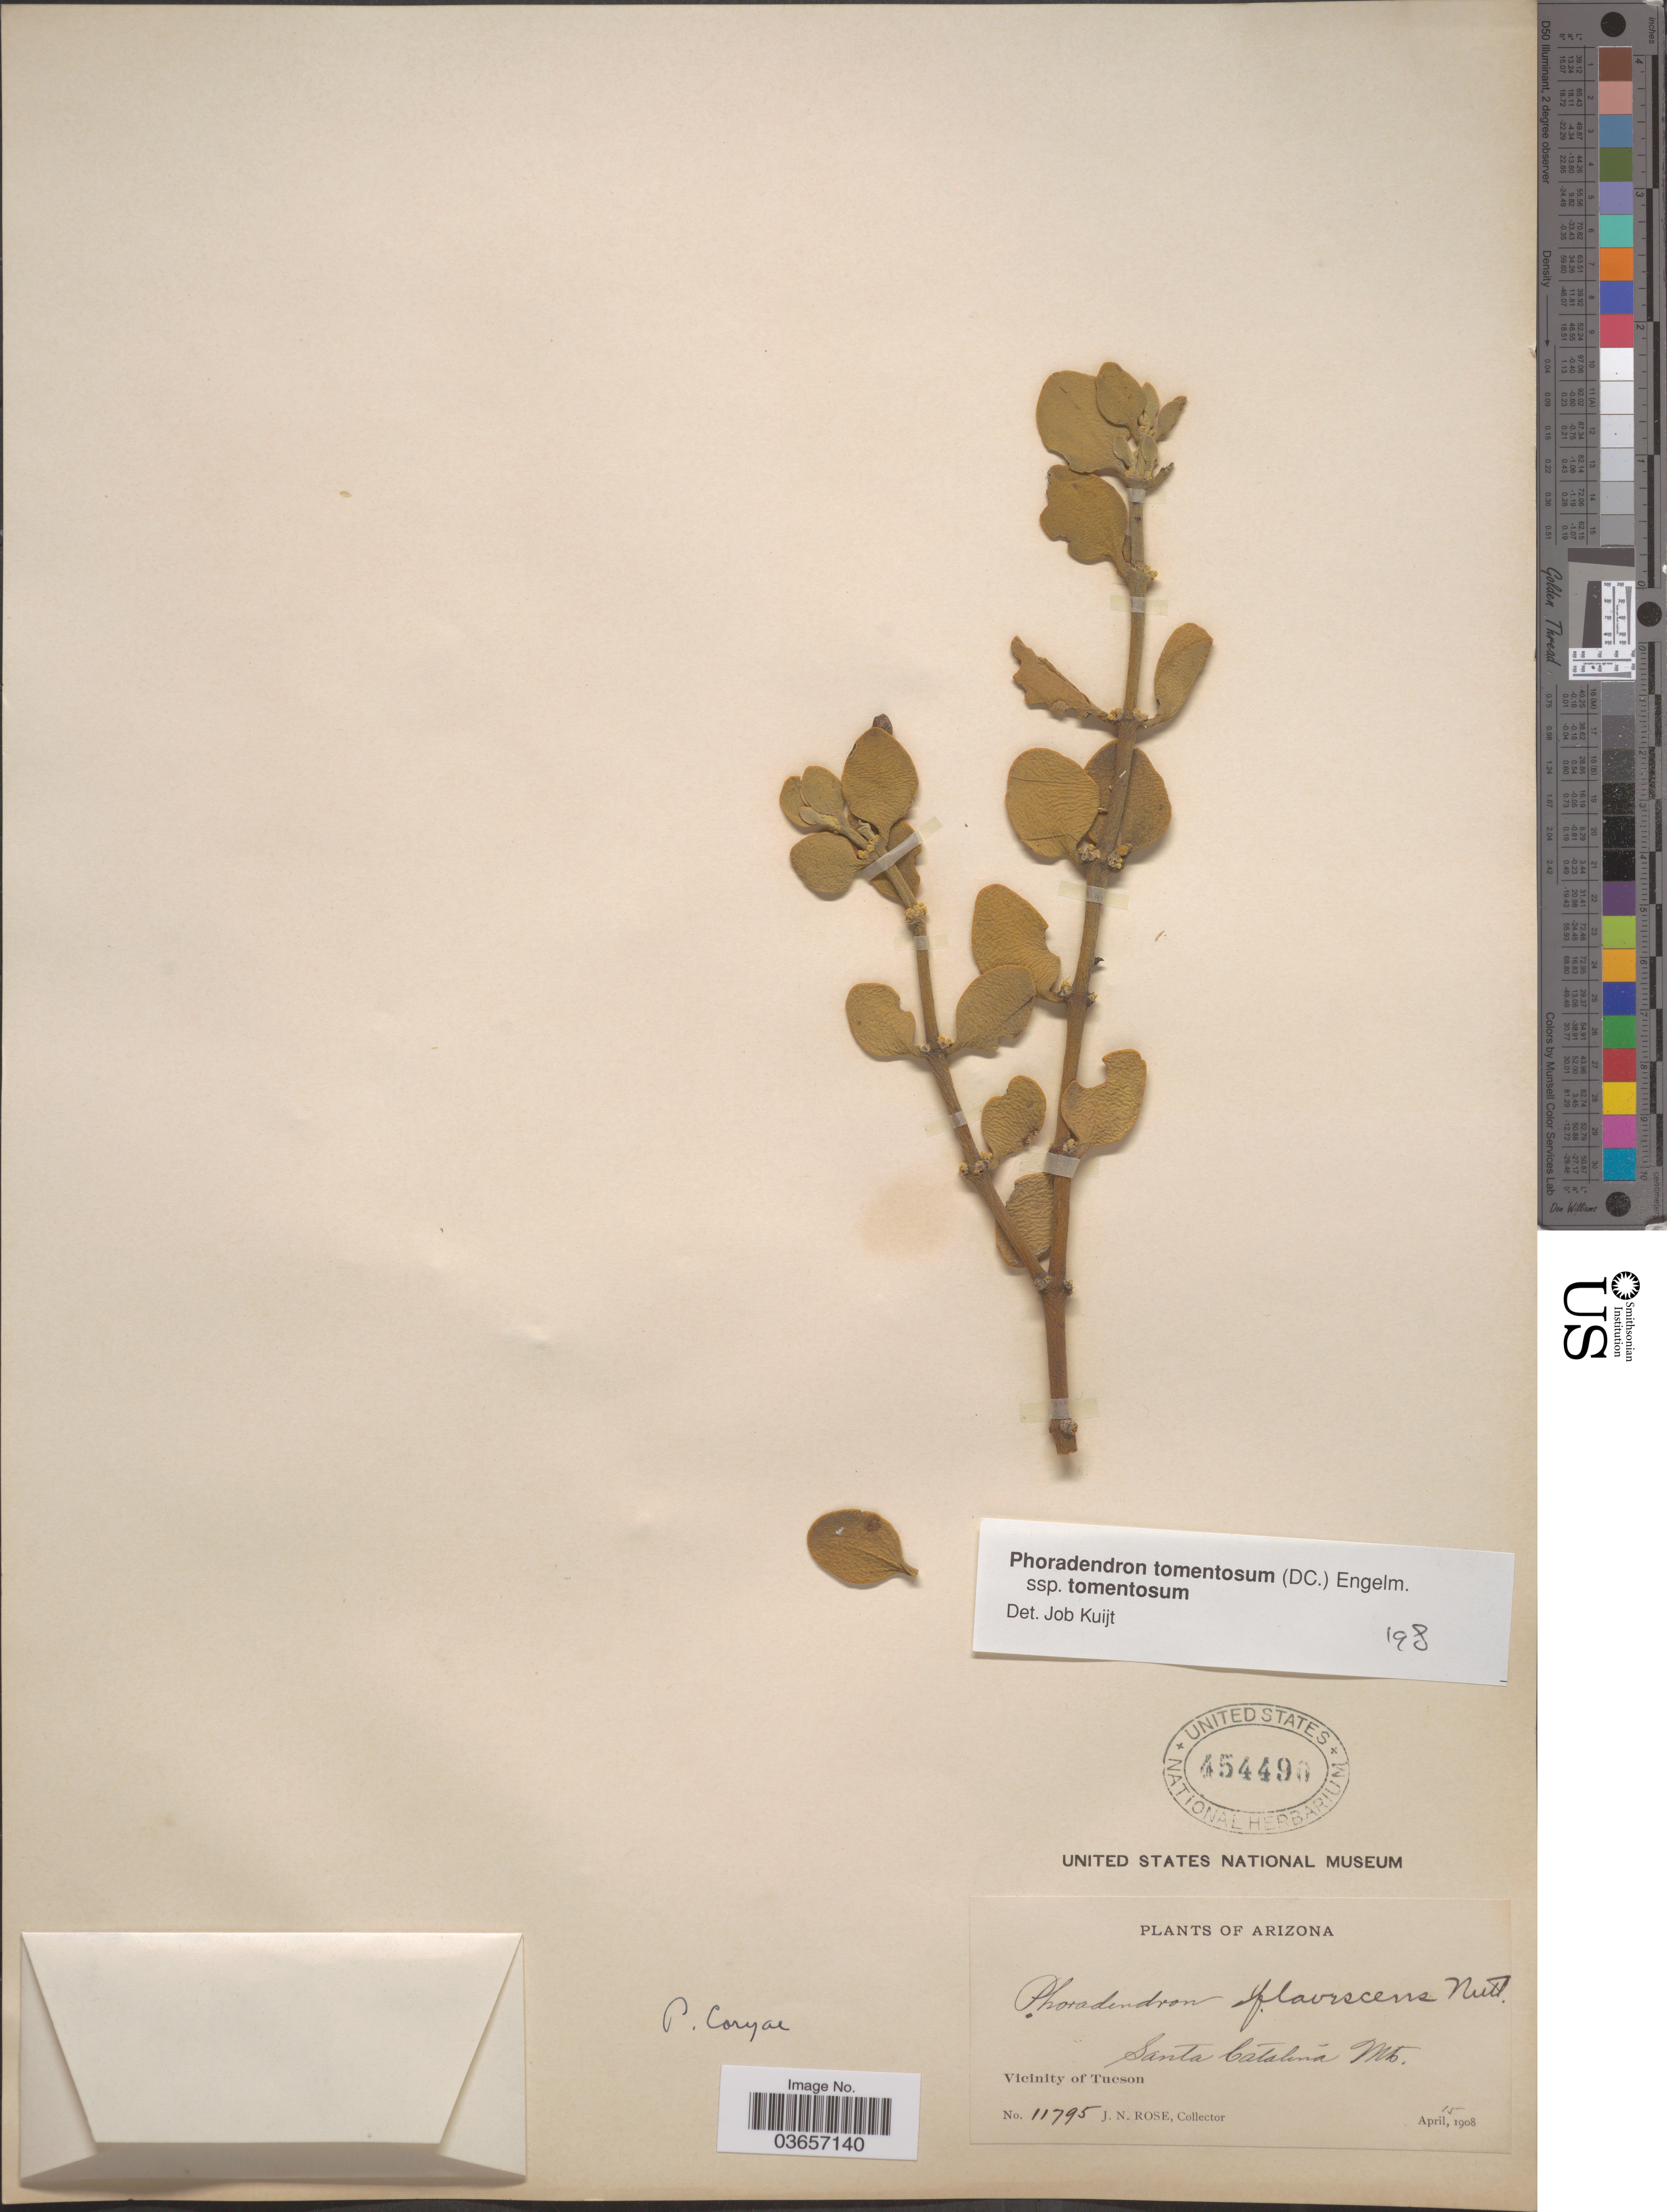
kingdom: Plantae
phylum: Tracheophyta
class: Magnoliopsida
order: Santalales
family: Viscaceae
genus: Phoradendron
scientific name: Phoradendron tomentosum subsp. tomentosum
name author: DC.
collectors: J. N. Rose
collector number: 11795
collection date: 1908-04-15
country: United States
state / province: Arizona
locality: Santa Catalina Mts. Vicinity of Tucson.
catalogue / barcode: US 454490